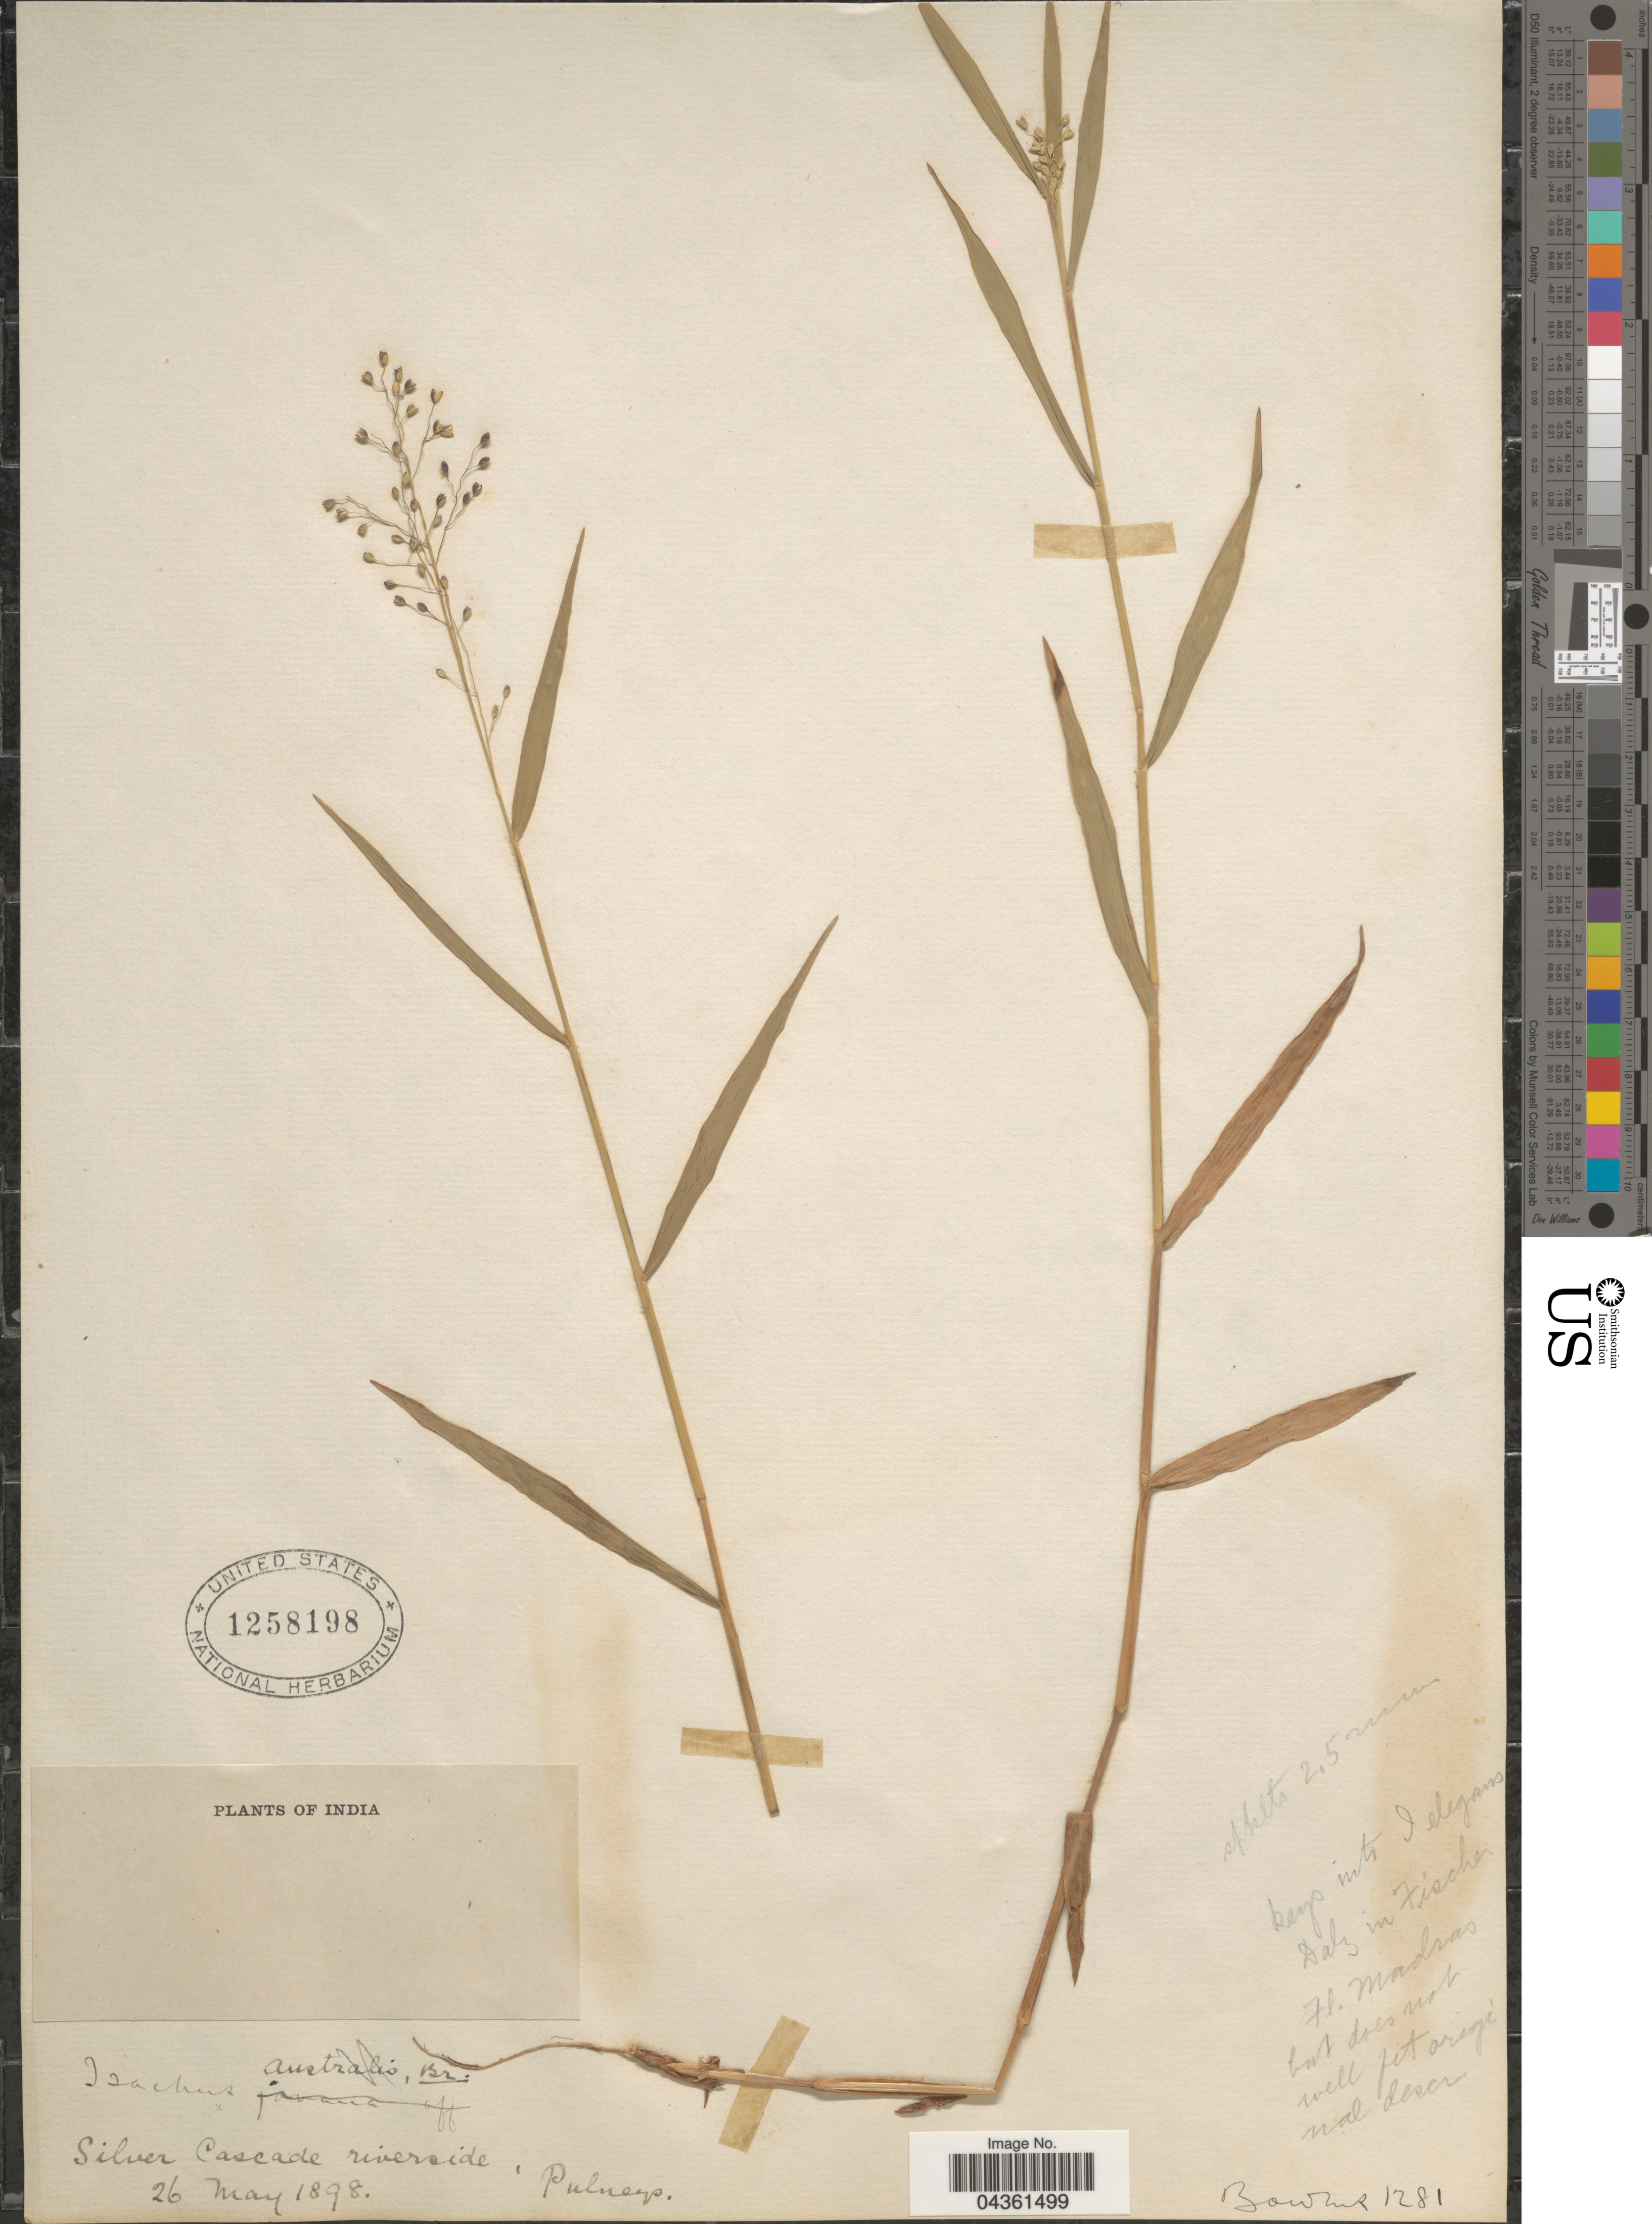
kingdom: Plantae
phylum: Tracheophyta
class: Liliopsida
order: Poales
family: Poaceae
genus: Isachne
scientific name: Isachne elegans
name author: Dalzell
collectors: -- Bourne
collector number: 1281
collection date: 1898-05-26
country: India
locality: Silver Cascade riverside, Pulneys.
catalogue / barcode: US 1258198